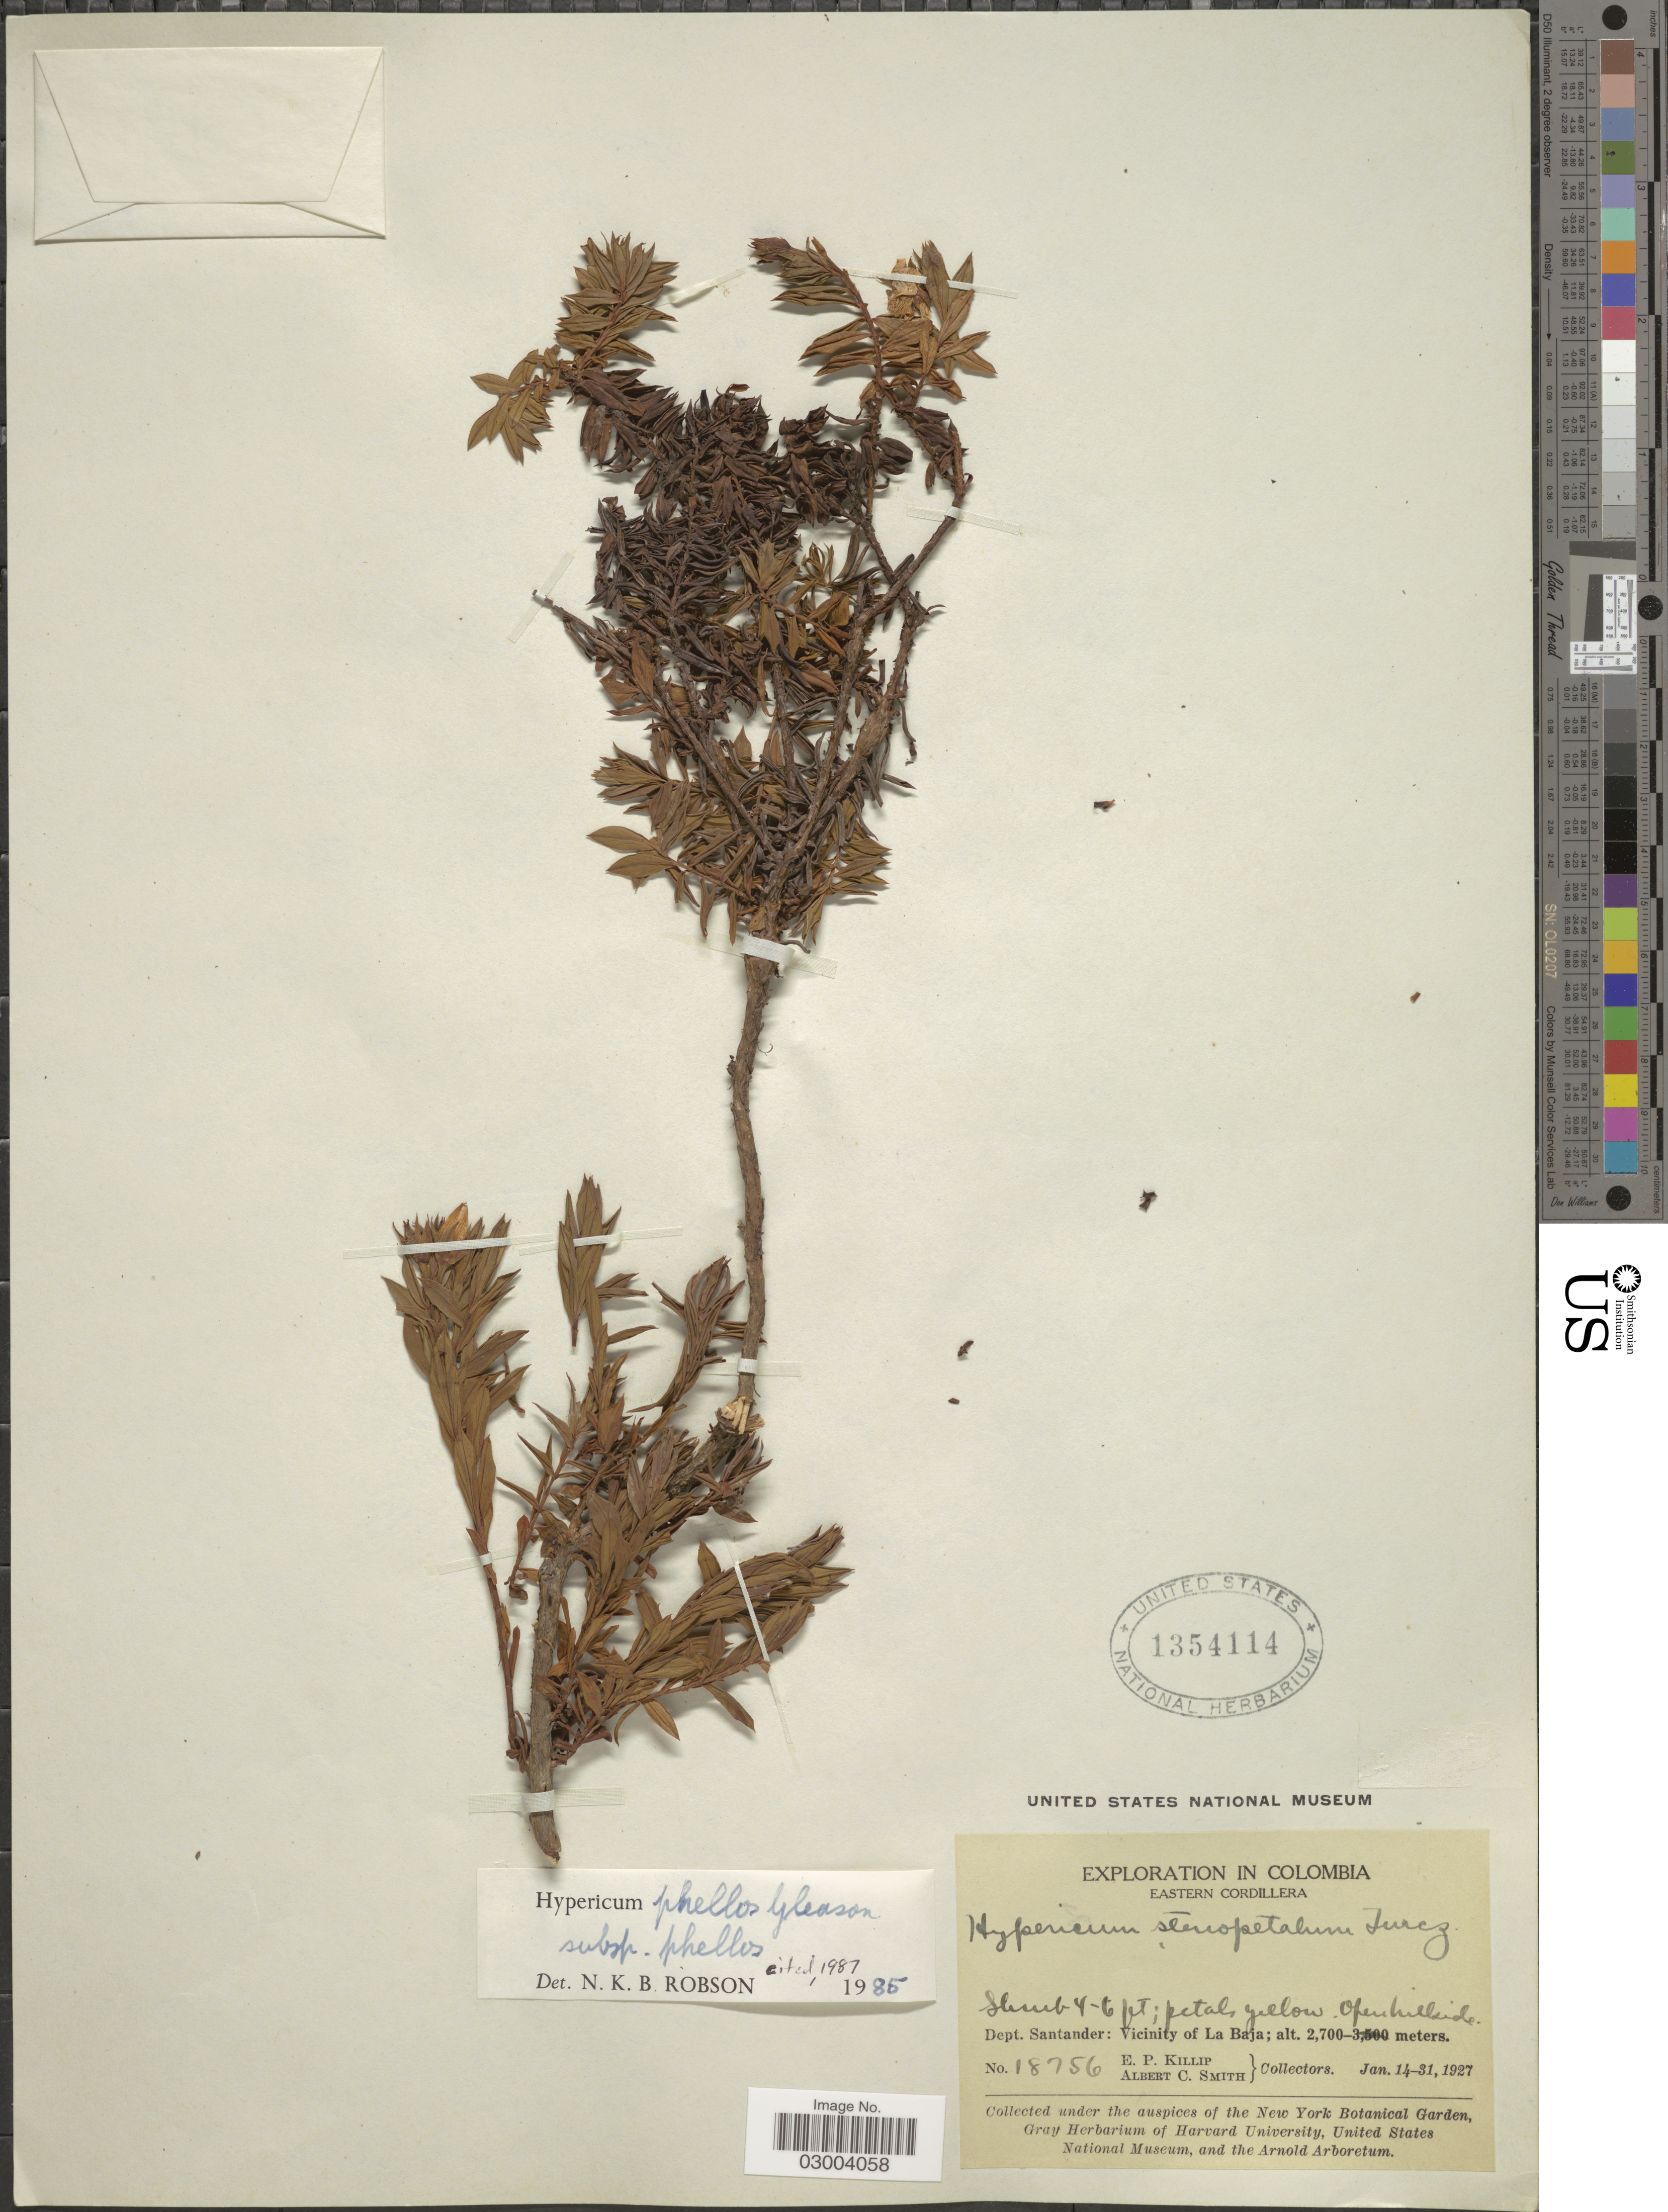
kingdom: Plantae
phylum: Tracheophyta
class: Magnoliopsida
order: Malpighiales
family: Hypericaceae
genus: Hypericum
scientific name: Hypericum phellos subsp. phellos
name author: Gleason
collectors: E. P. Killip & A. C. Smith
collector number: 18756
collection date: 1927-01-14/1927-01-31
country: Colombia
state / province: Santander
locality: Eastern Cordillera, Dept. Santander: Vicinity of La Baja.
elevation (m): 2700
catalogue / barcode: US 1354114